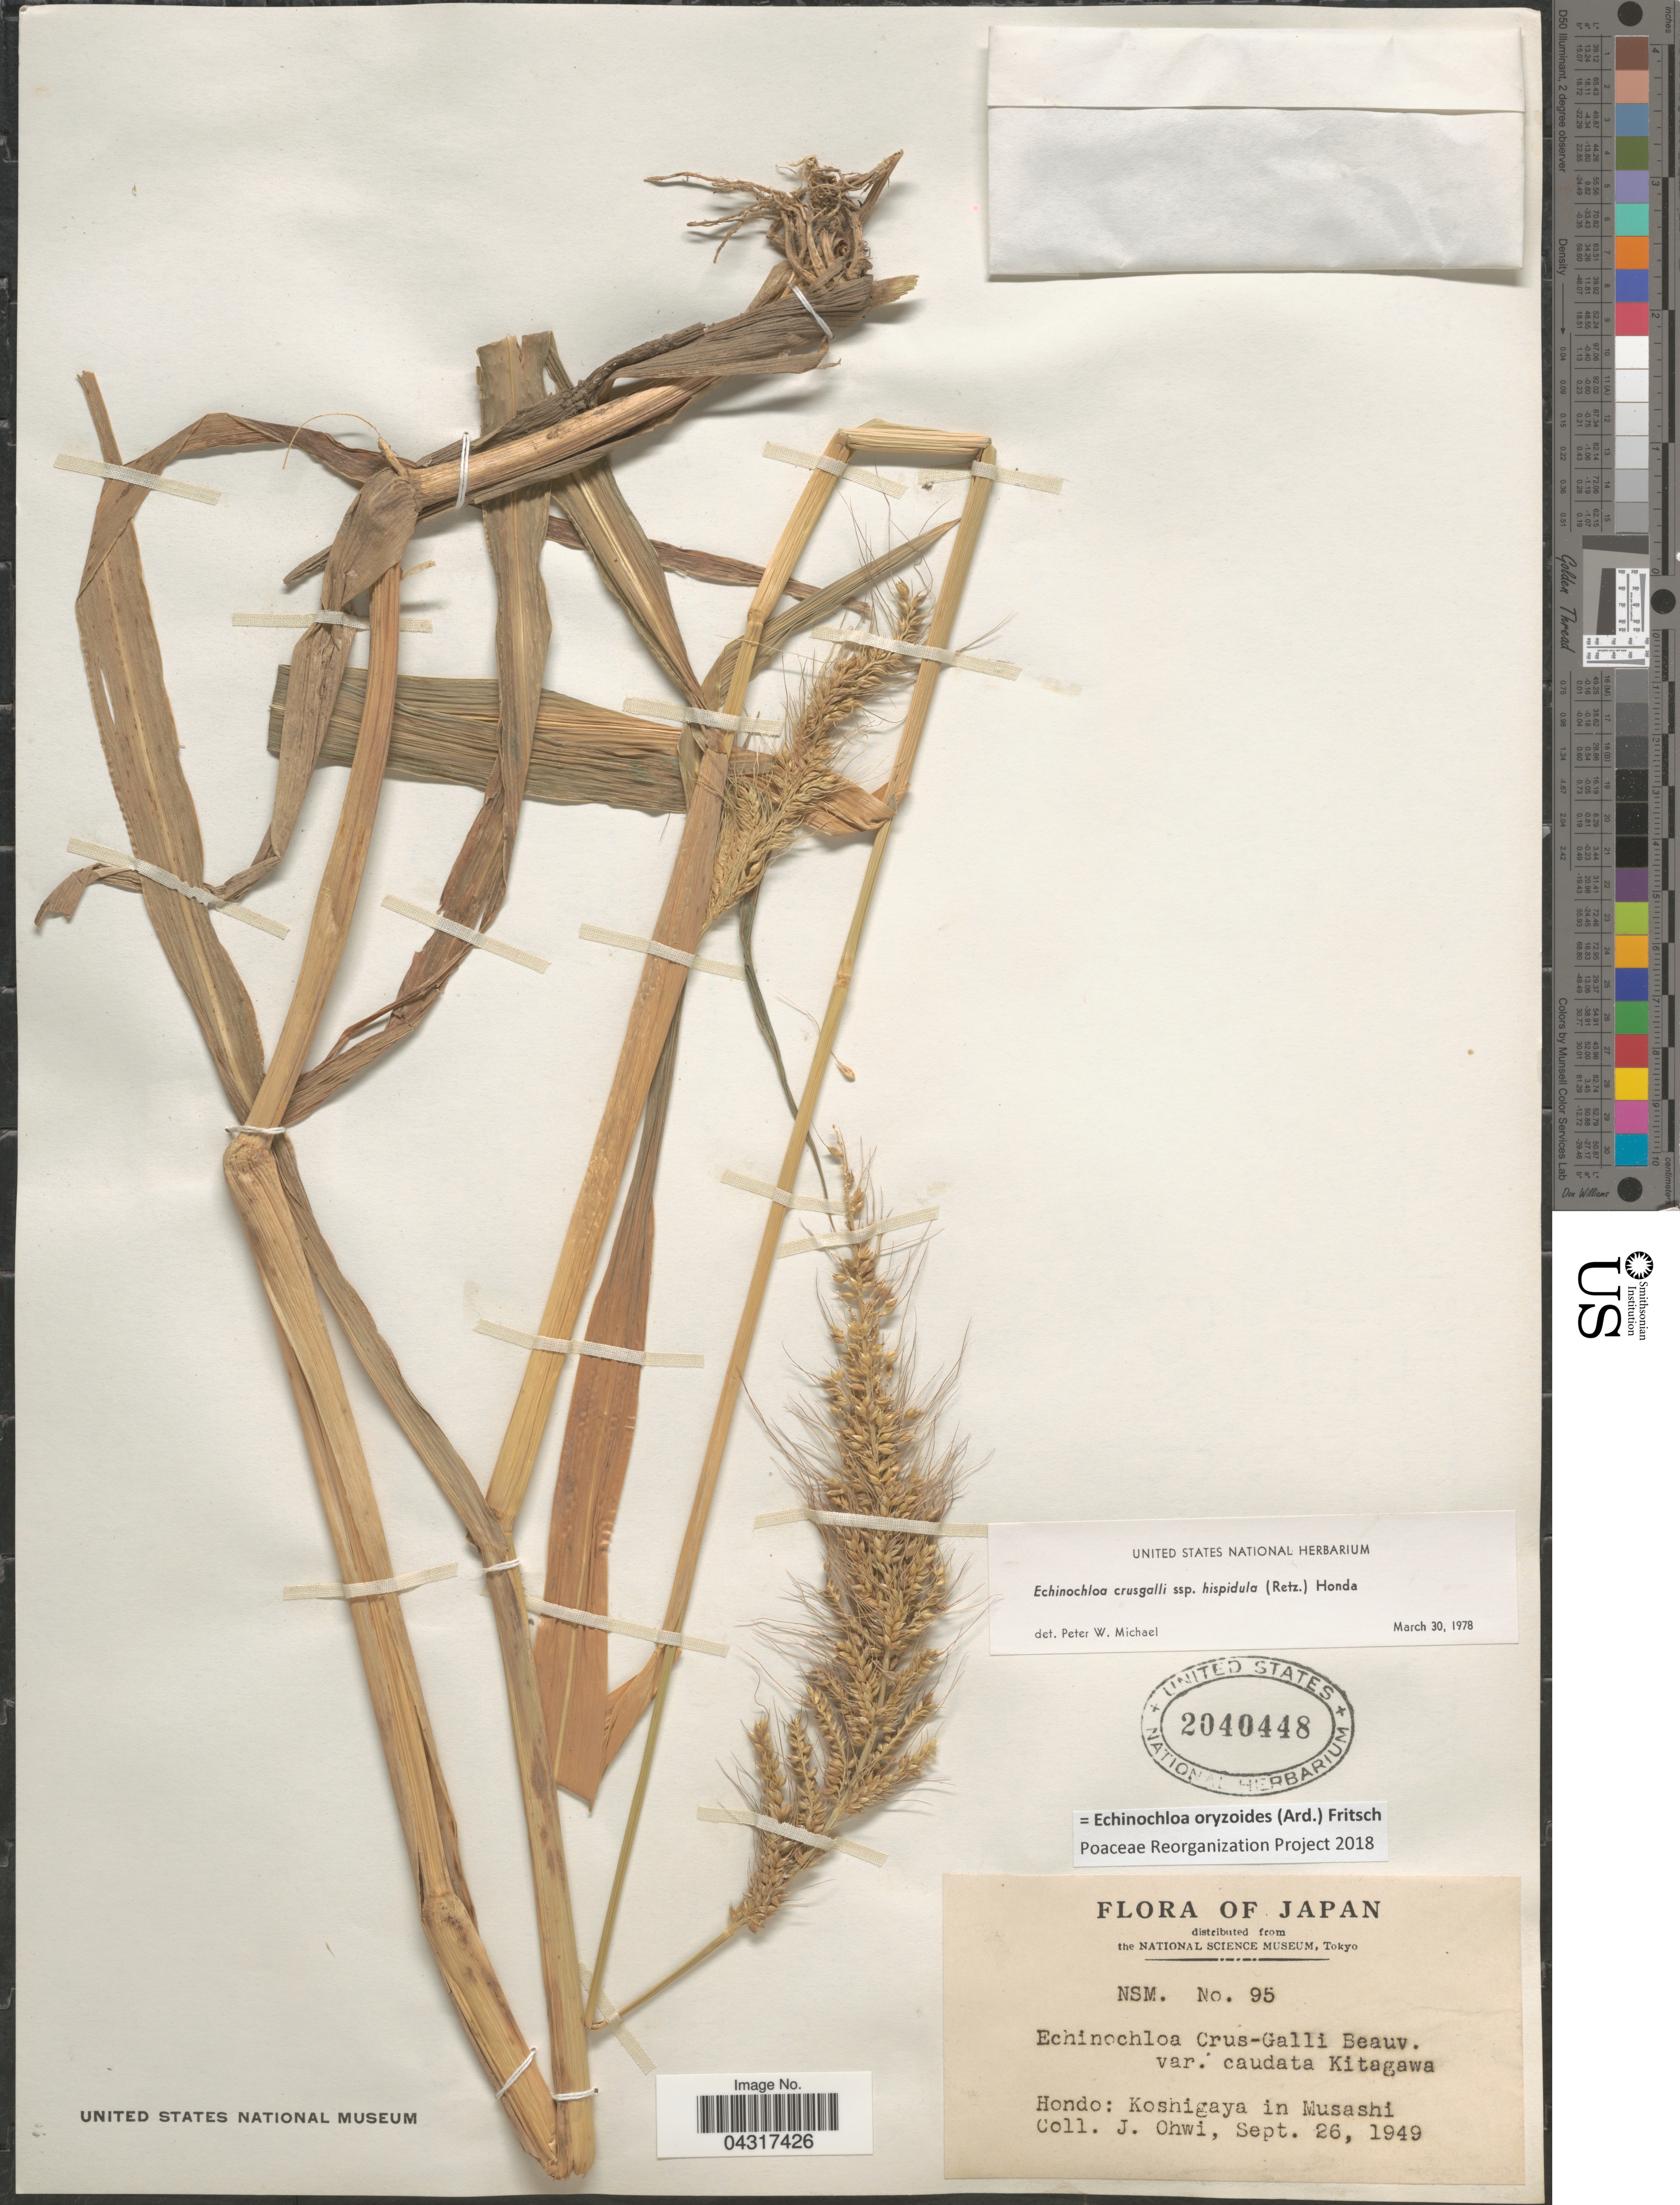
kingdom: Plantae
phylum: Tracheophyta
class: Liliopsida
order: Poales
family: Poaceae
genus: Echinochloa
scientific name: Echinochloa oryzoides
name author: (Ard.) Fritsch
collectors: J. Ohwi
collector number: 95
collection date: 1949-09-26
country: Japan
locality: Hondo: Koshigaya in Musashi.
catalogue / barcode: US 2040448